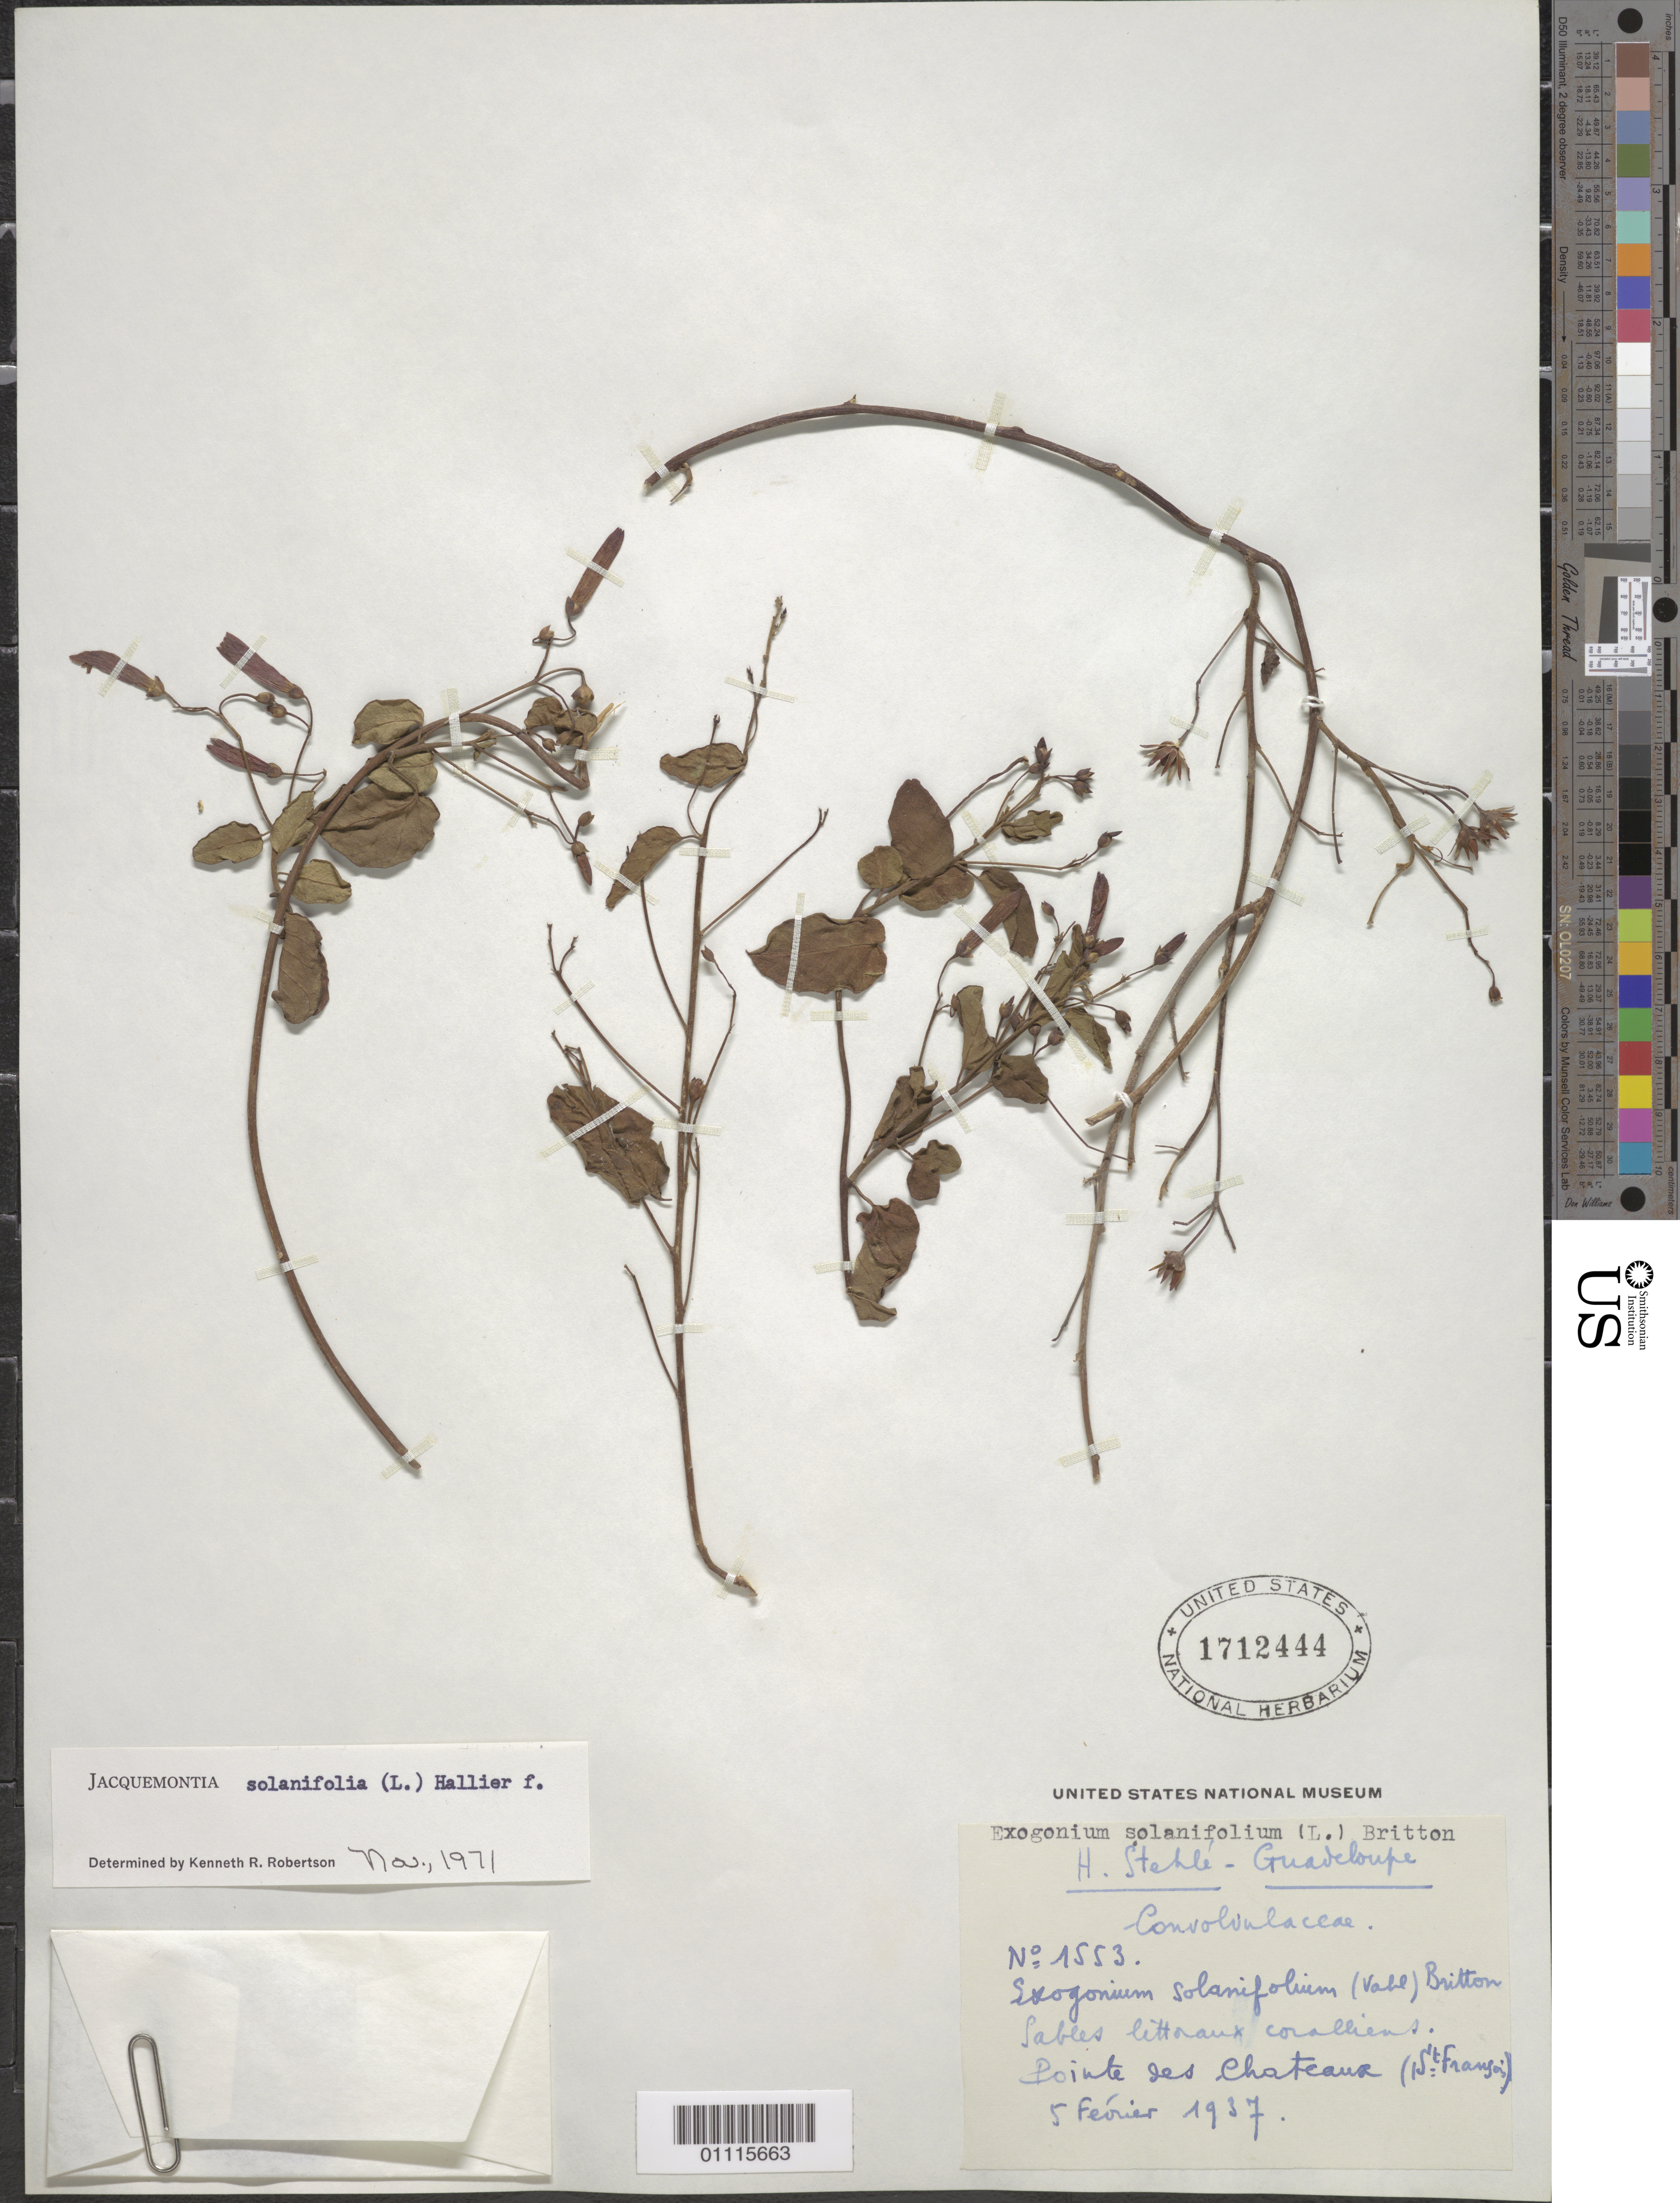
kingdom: Plantae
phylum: Tracheophyta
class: Magnoliopsida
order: Solanales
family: Convolvulaceae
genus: Jacquemontia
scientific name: Jacquemontia solanifolia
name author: (L.) Hallier f.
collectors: H. Stehlé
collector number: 1553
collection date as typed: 05 Feb 1937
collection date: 1937-02-05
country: Guadeloupe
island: Grande Terre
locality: Sables littoraux coralliens. Pointe des Chateaux (St. Francsois).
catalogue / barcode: US 1712444